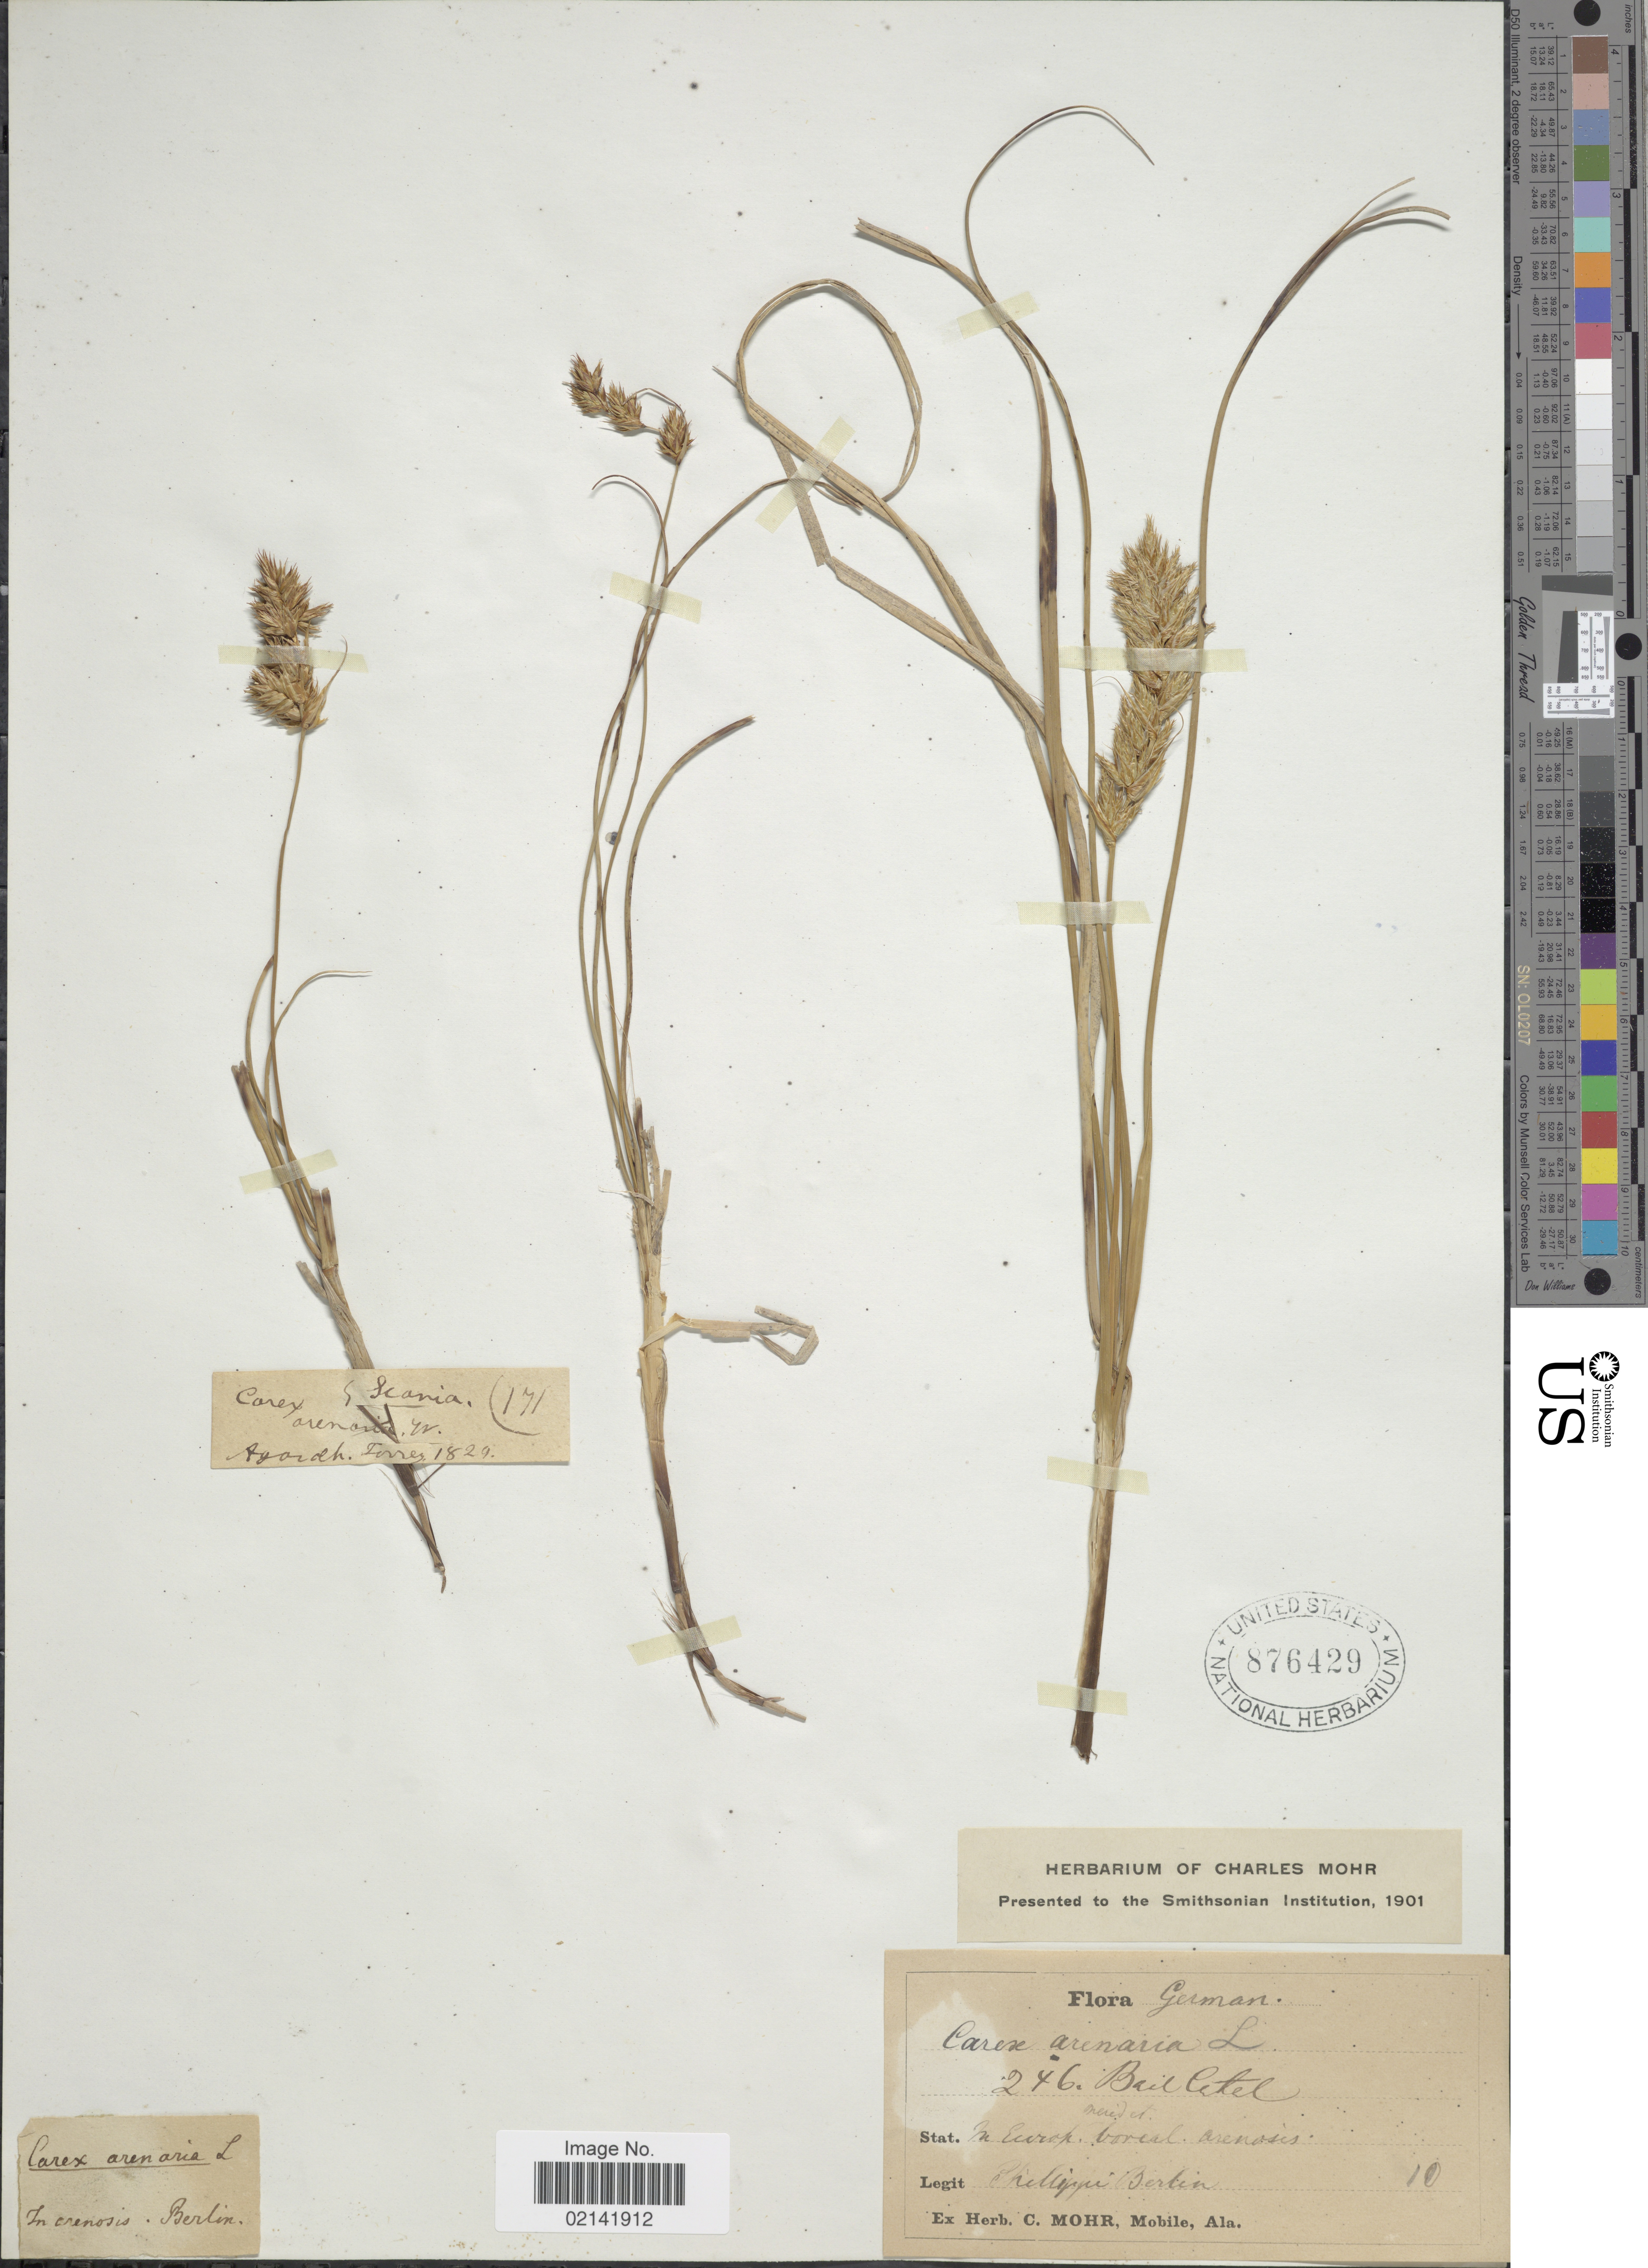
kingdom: Plantae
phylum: Tracheophyta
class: Liliopsida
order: Poales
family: Cyperaceae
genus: Carex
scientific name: Carex arenaria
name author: L.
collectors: ex herb. C. Mohr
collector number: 246/171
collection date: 1829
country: Germany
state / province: Berlin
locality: German. In arenosis. In Europe. merid et boreal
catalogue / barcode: US 876429